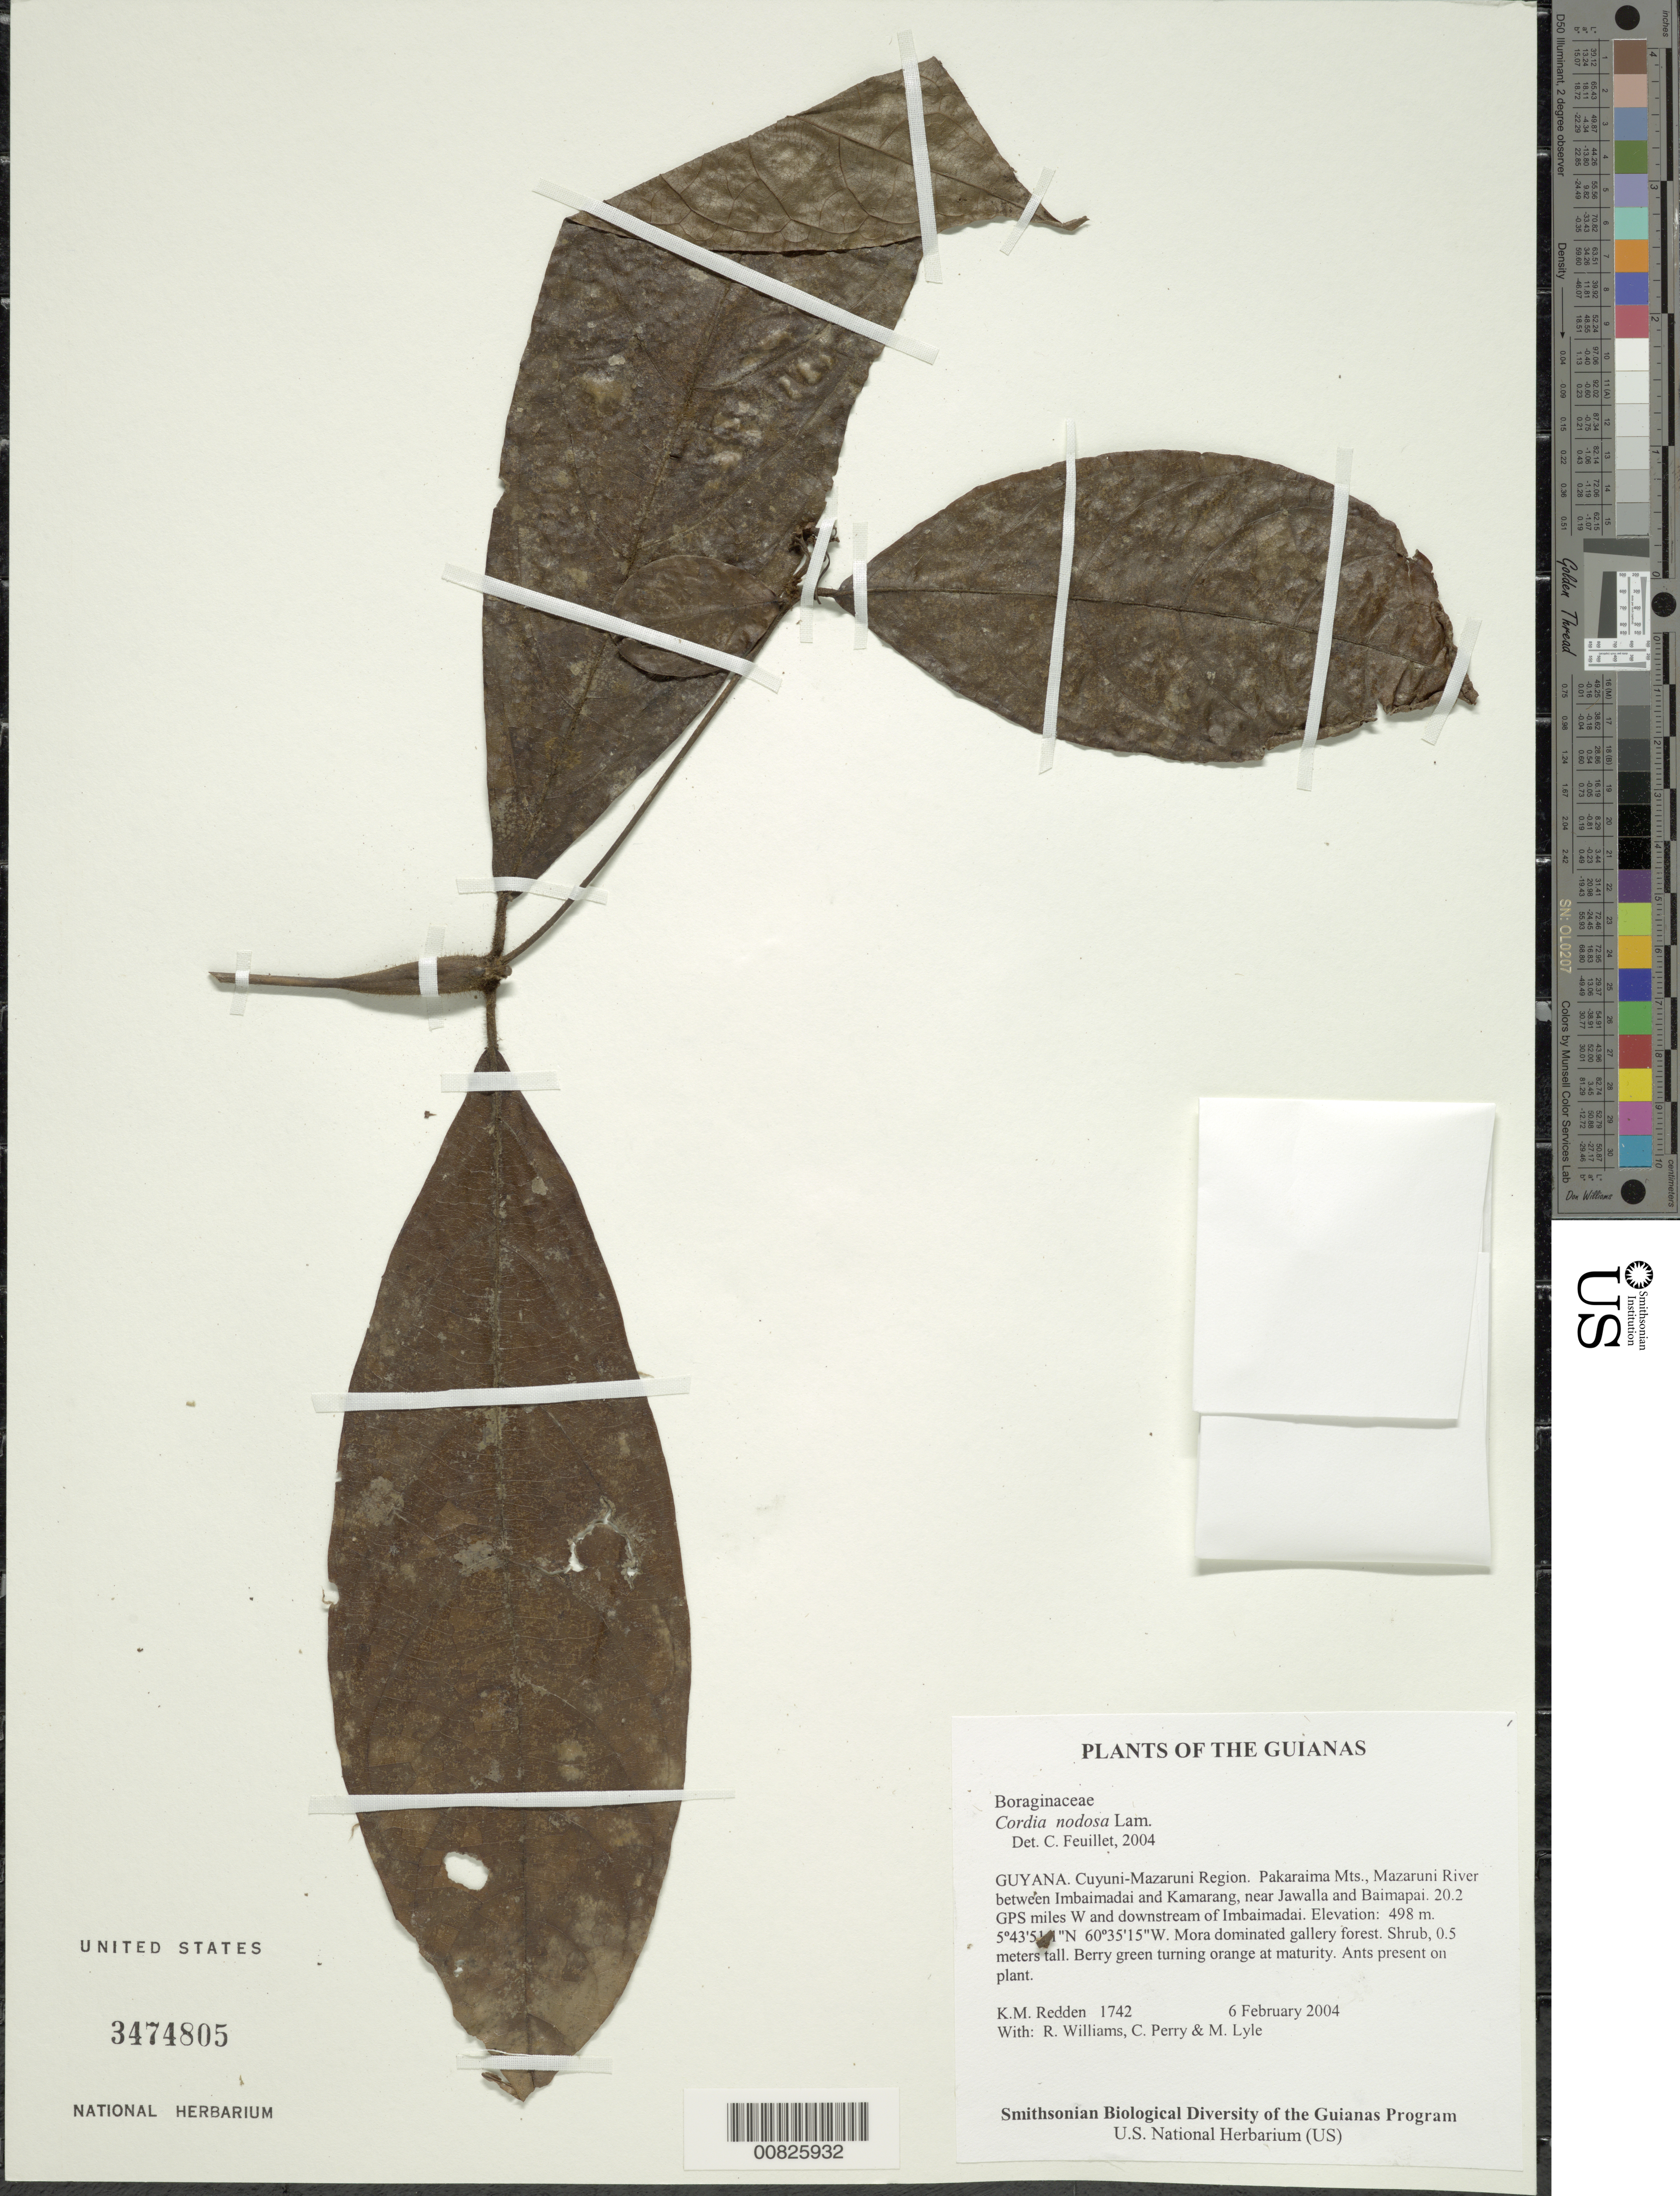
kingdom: Plantae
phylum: Tracheophyta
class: Magnoliopsida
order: Boraginales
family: Cordiaceae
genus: Cordia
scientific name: Cordia nodosa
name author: Lam.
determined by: Feuillet, C.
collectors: K. M. Redden, R. Williams, C. Perry & M. Lyle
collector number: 1742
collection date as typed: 6 February 2004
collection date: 2004-02-06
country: Guyana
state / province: Cuyuni-Mazaruni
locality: Pakaraima Mts., Mazaruni River between Imbaimadai and Kamarang, near Jawalla and Baimapai. 20.2 GPS miles W and downstream of Imbaimadai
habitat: Mora dominated gallery forest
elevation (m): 498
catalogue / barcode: US 3474805